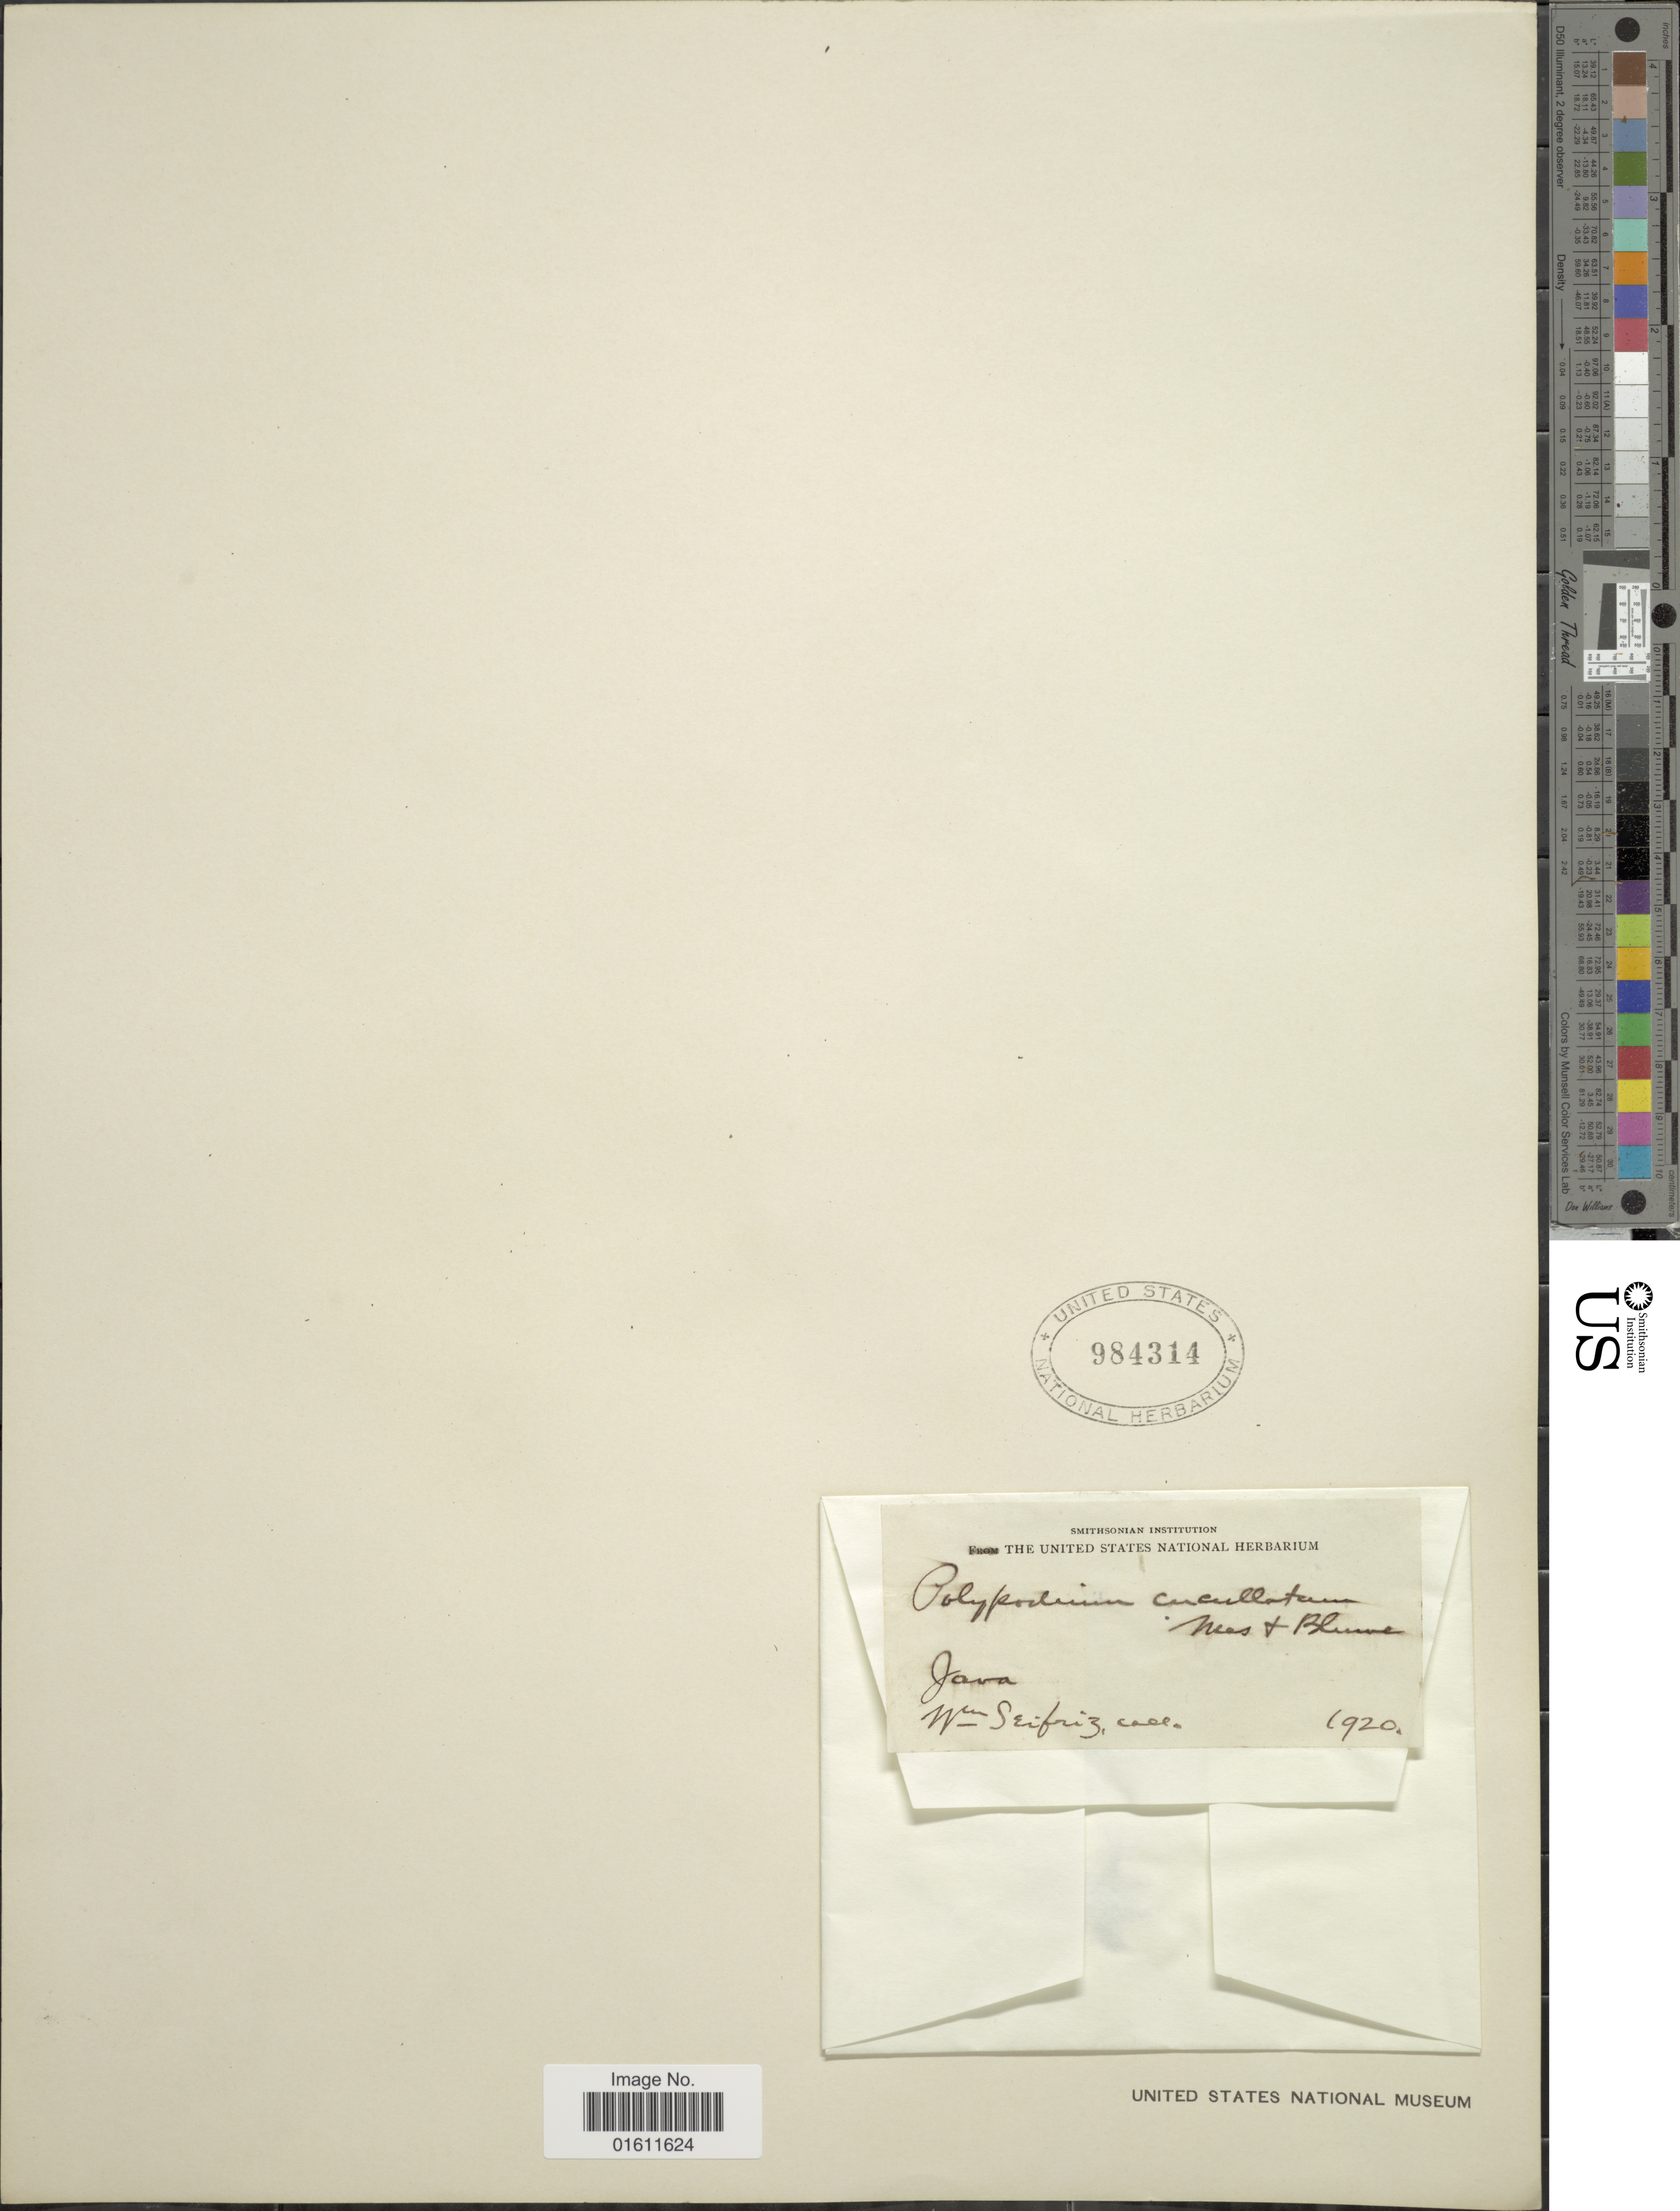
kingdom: Plantae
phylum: Tracheophyta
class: Polypodiopsida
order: Polypodiales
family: Polypodiaceae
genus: Prosaptia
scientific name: Prosaptia cucullatus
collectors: W. Seifriz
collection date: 1920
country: Indonesia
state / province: Java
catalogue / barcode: US 984314